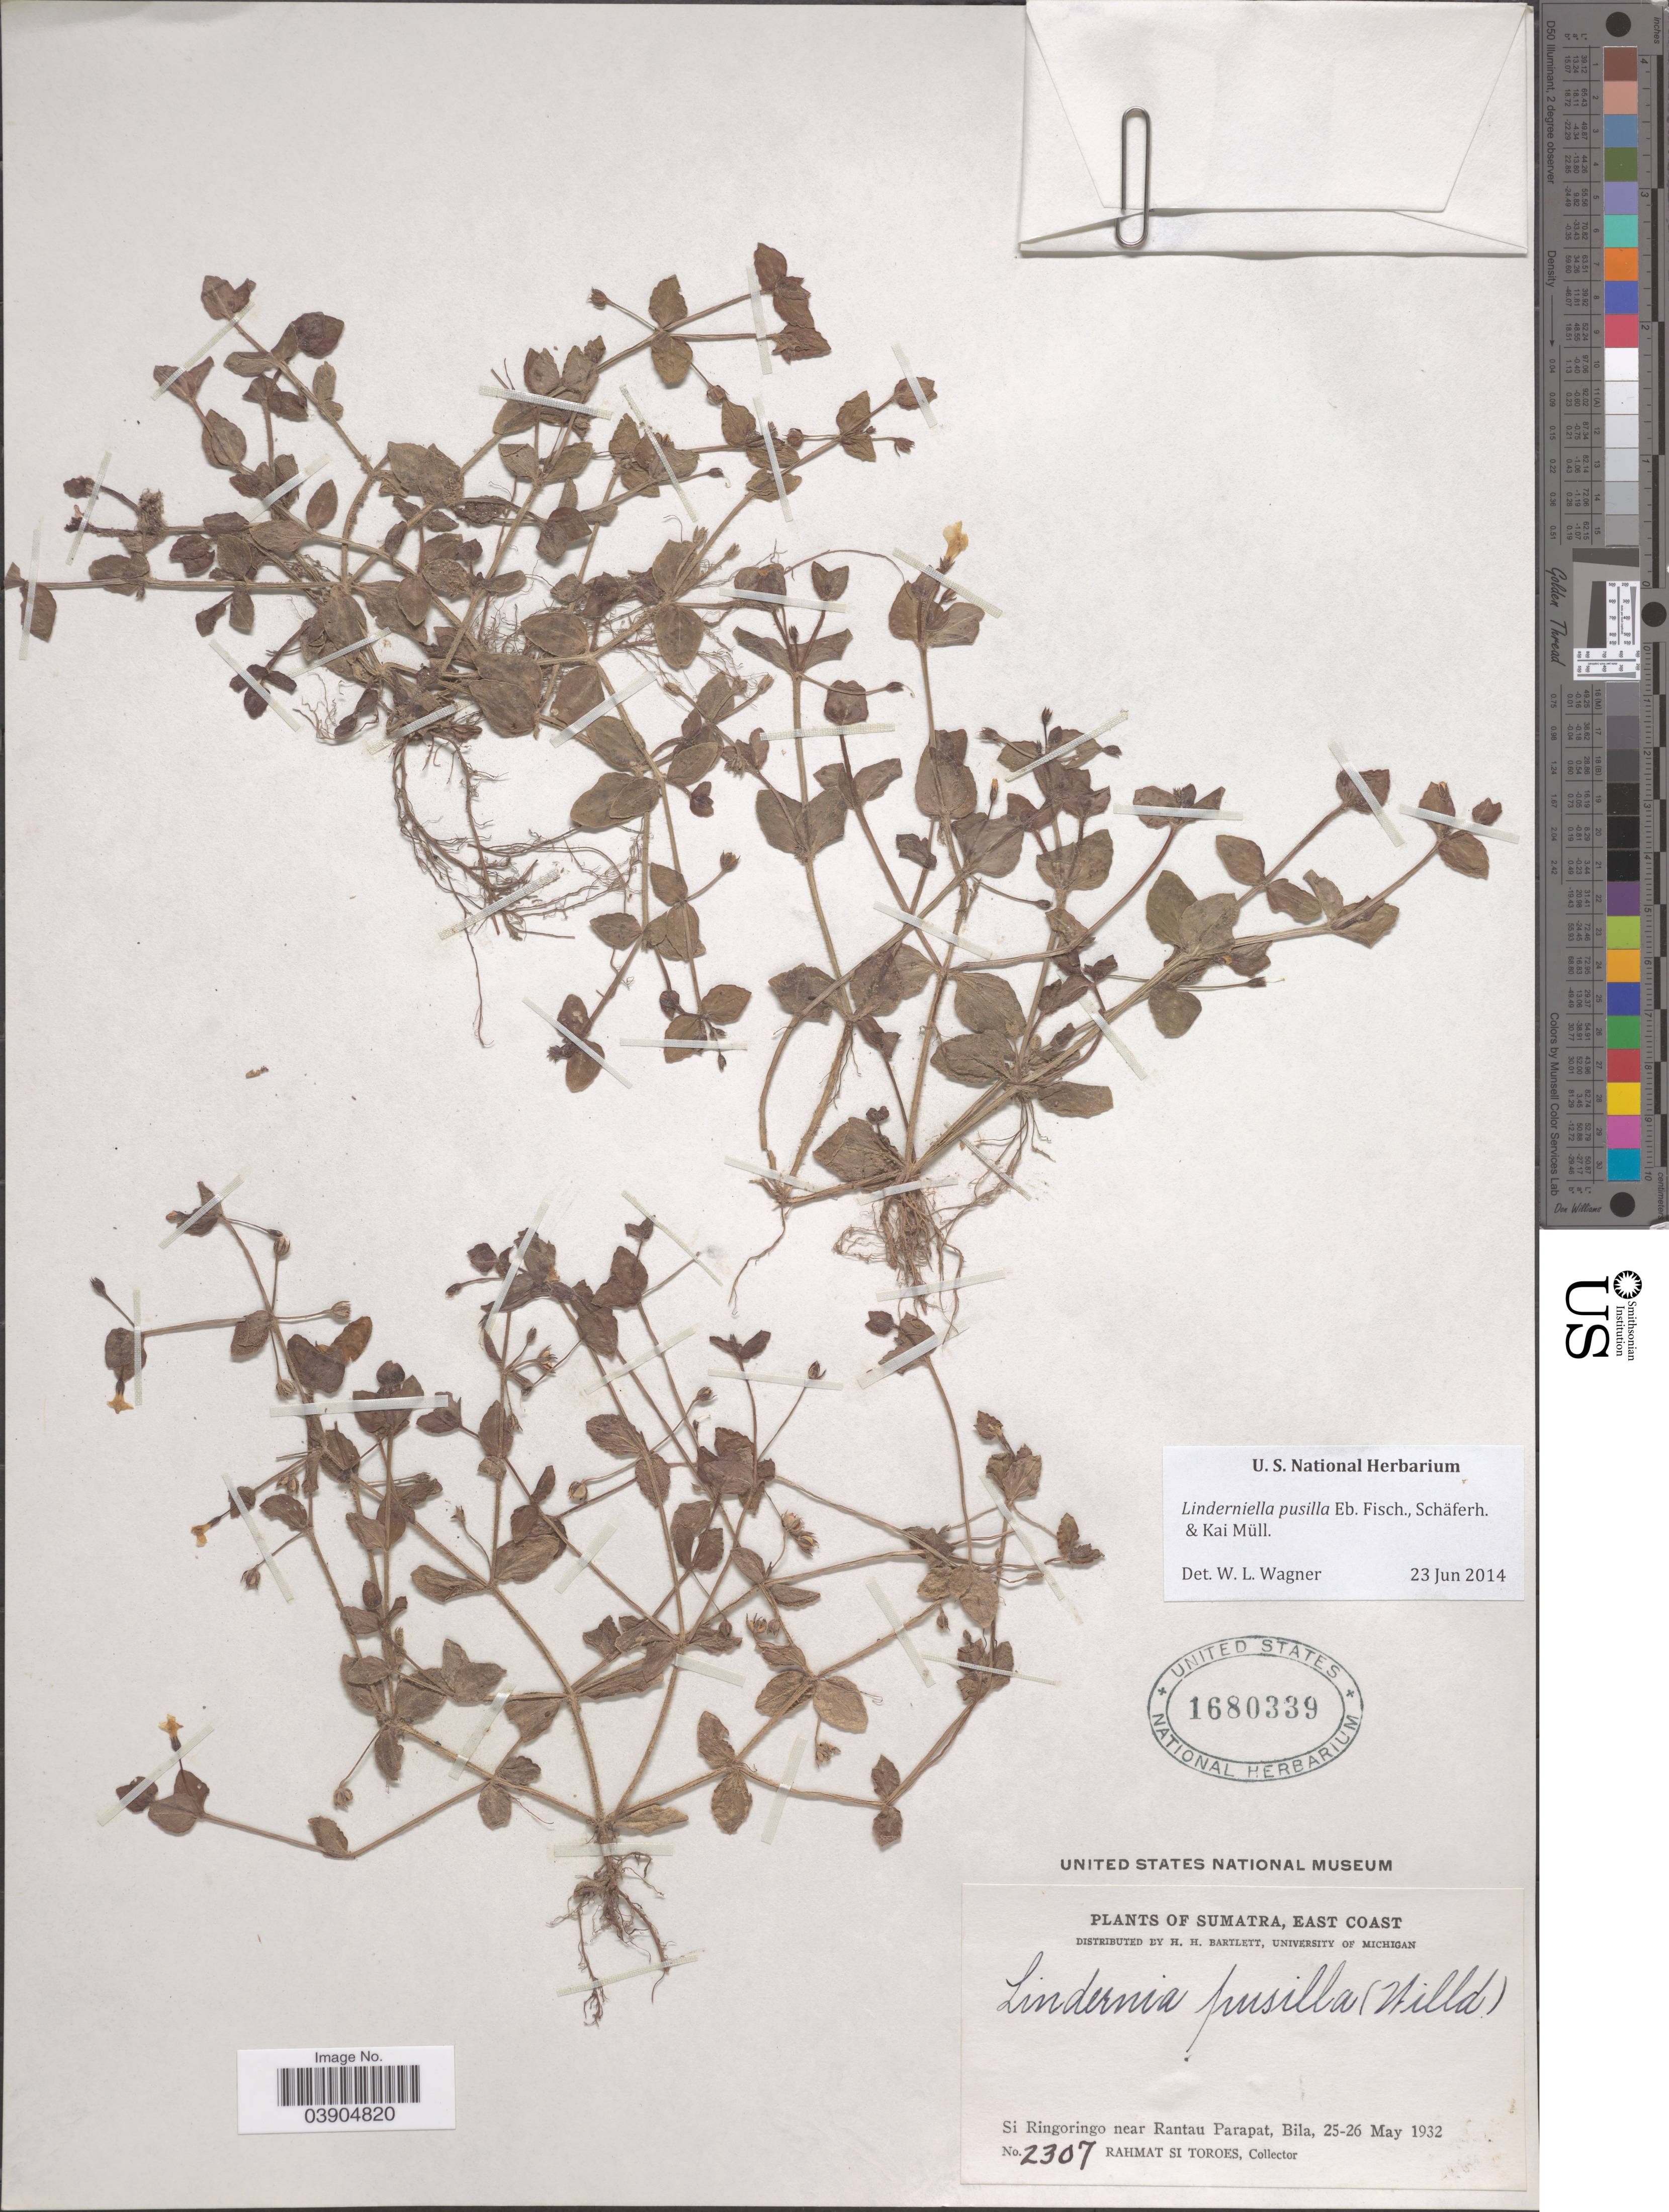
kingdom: Plantae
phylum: Tracheophyta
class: Magnoliopsida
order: Lamiales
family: Linderniaceae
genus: Lindernia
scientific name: Lindernia pusilla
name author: (Willd.) Bold.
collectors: Rahmat Si Boeea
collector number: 2307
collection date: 1932-05-25/1932-05-26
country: Indonesia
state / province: Sumatra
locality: East Coast. Si Ringoringo near Rantau Parapat, Bila.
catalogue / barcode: US 1680339